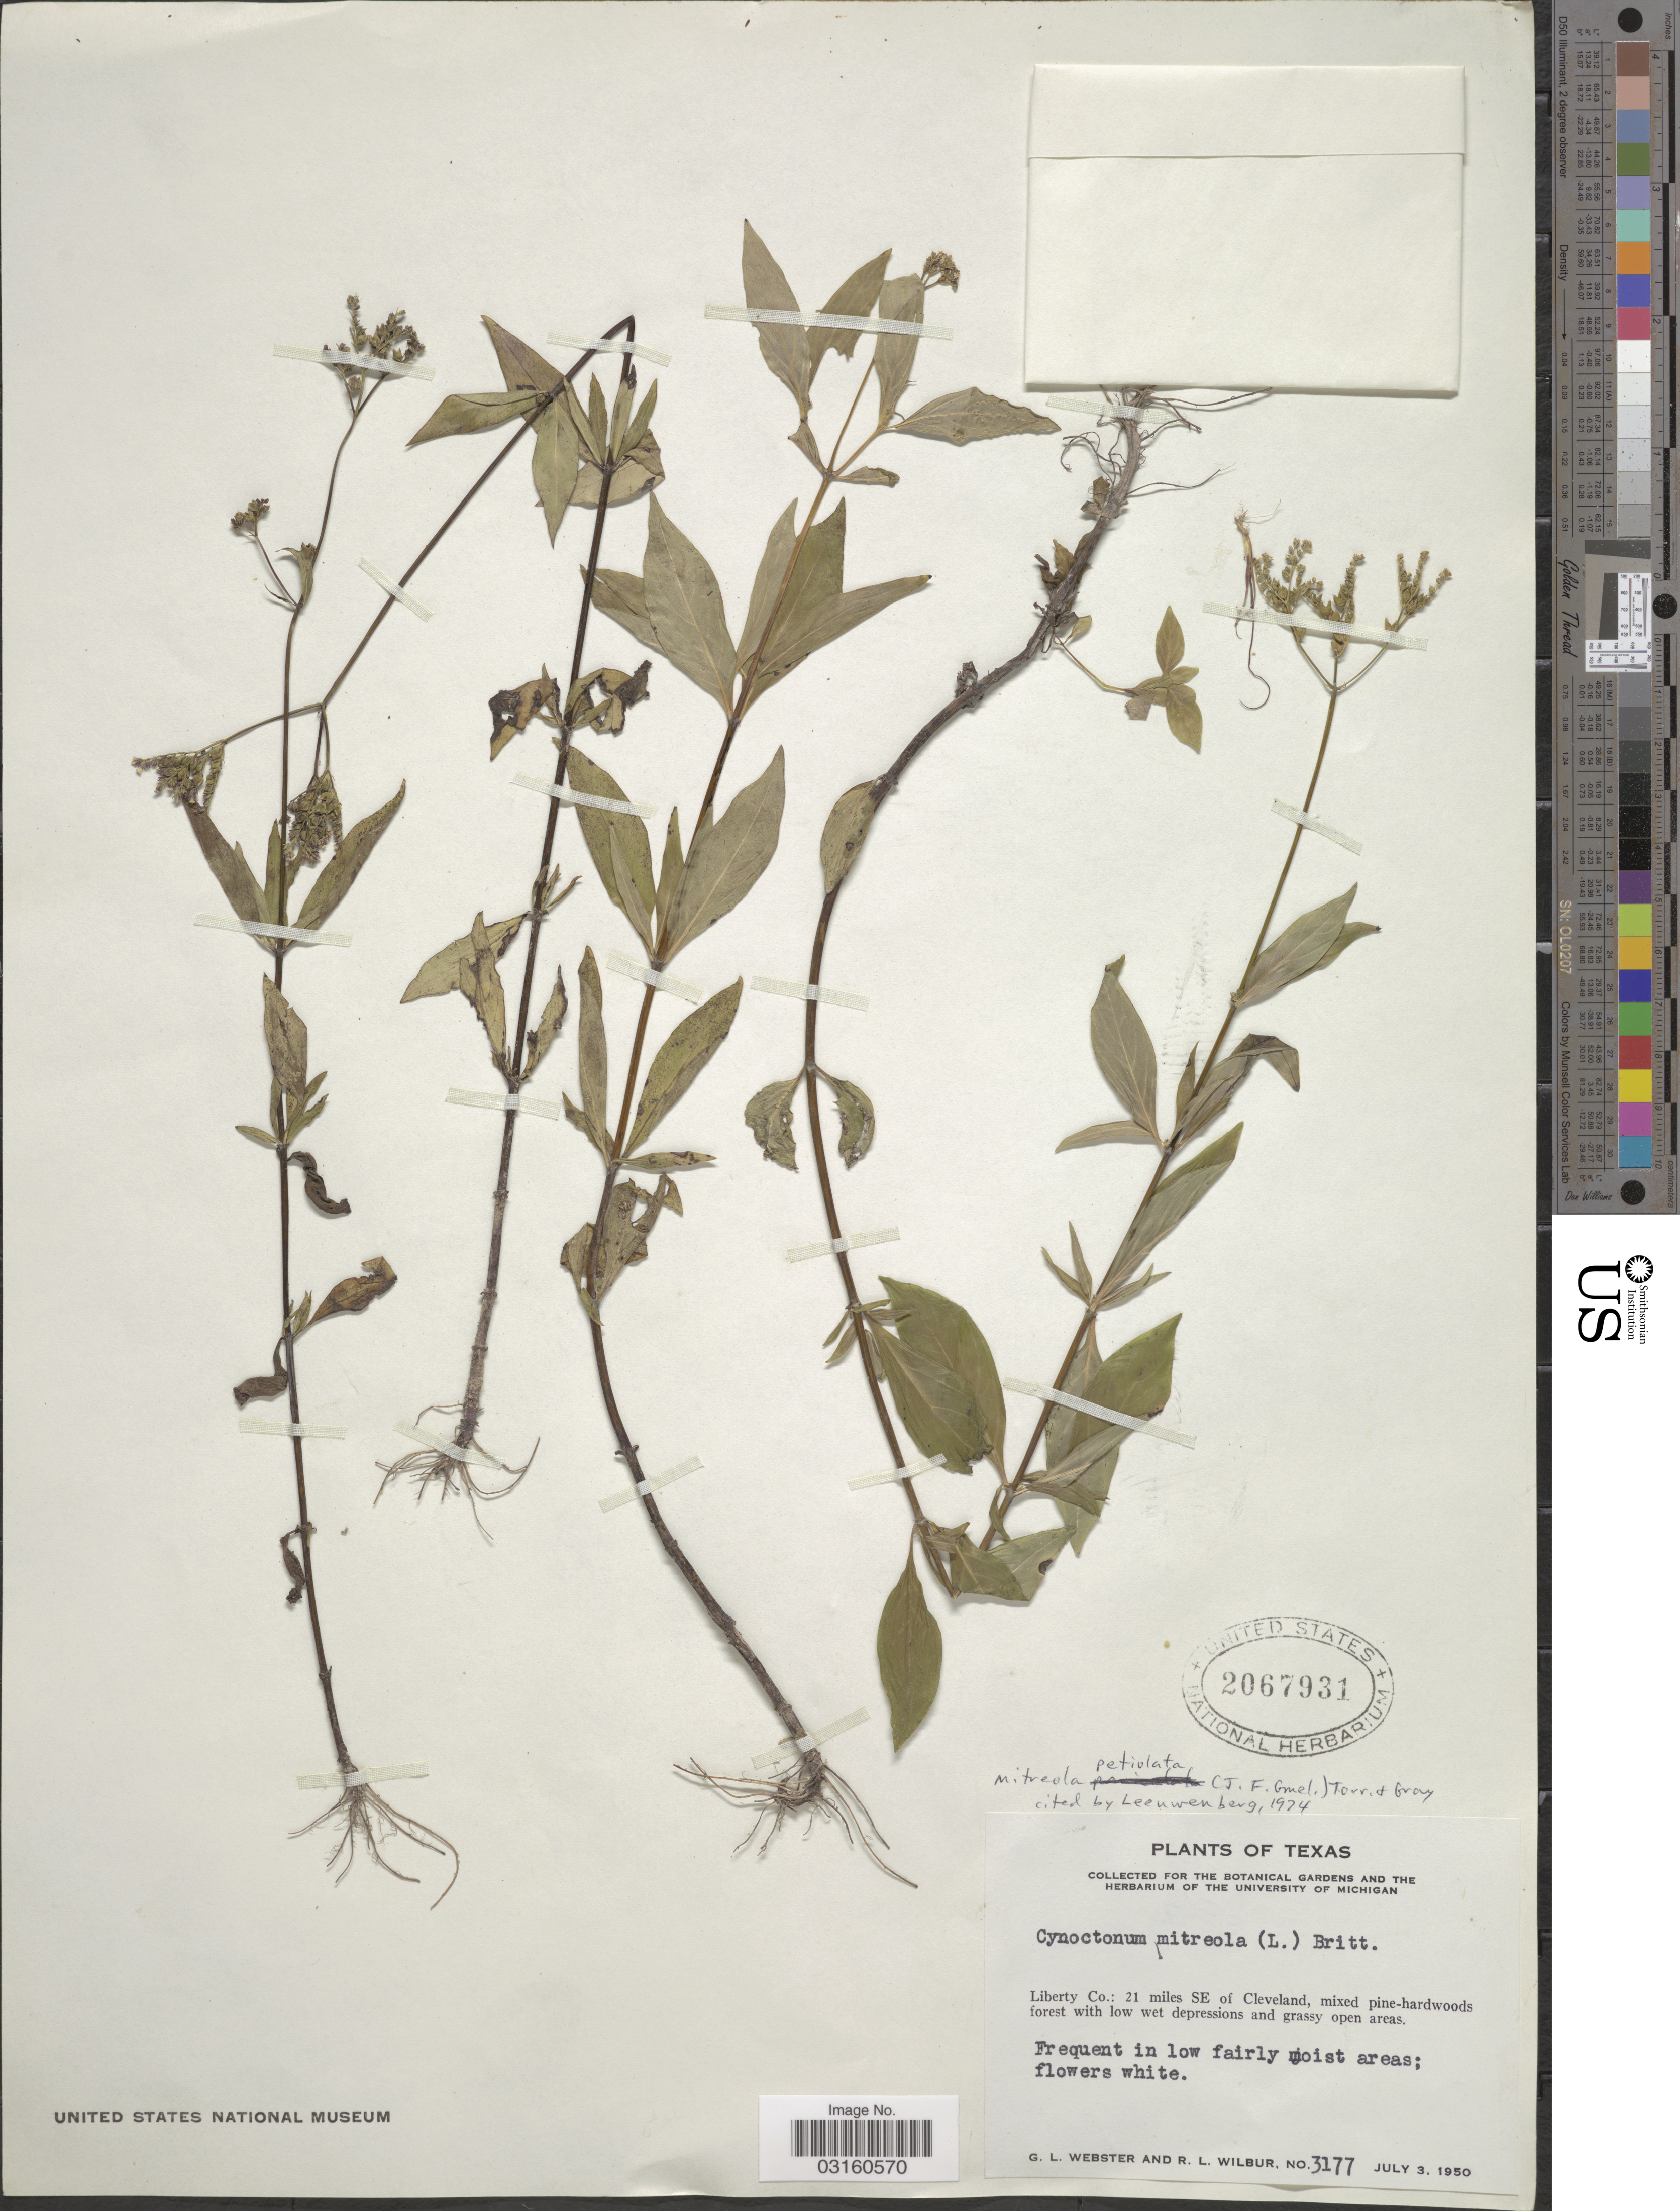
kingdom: Plantae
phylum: Tracheophyta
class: Magnoliopsida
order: Gentianales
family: Loganiaceae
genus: Mitreola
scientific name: Mitreola petiolata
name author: (J.F. Gmel.) Torr. & A. Gray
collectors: G. L. Webster & R. L. Wilbur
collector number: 3177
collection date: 1950-07-03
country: United States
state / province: Texas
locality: Liberty Co.: 21 miles SE of Cleveland.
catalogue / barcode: US 2067931